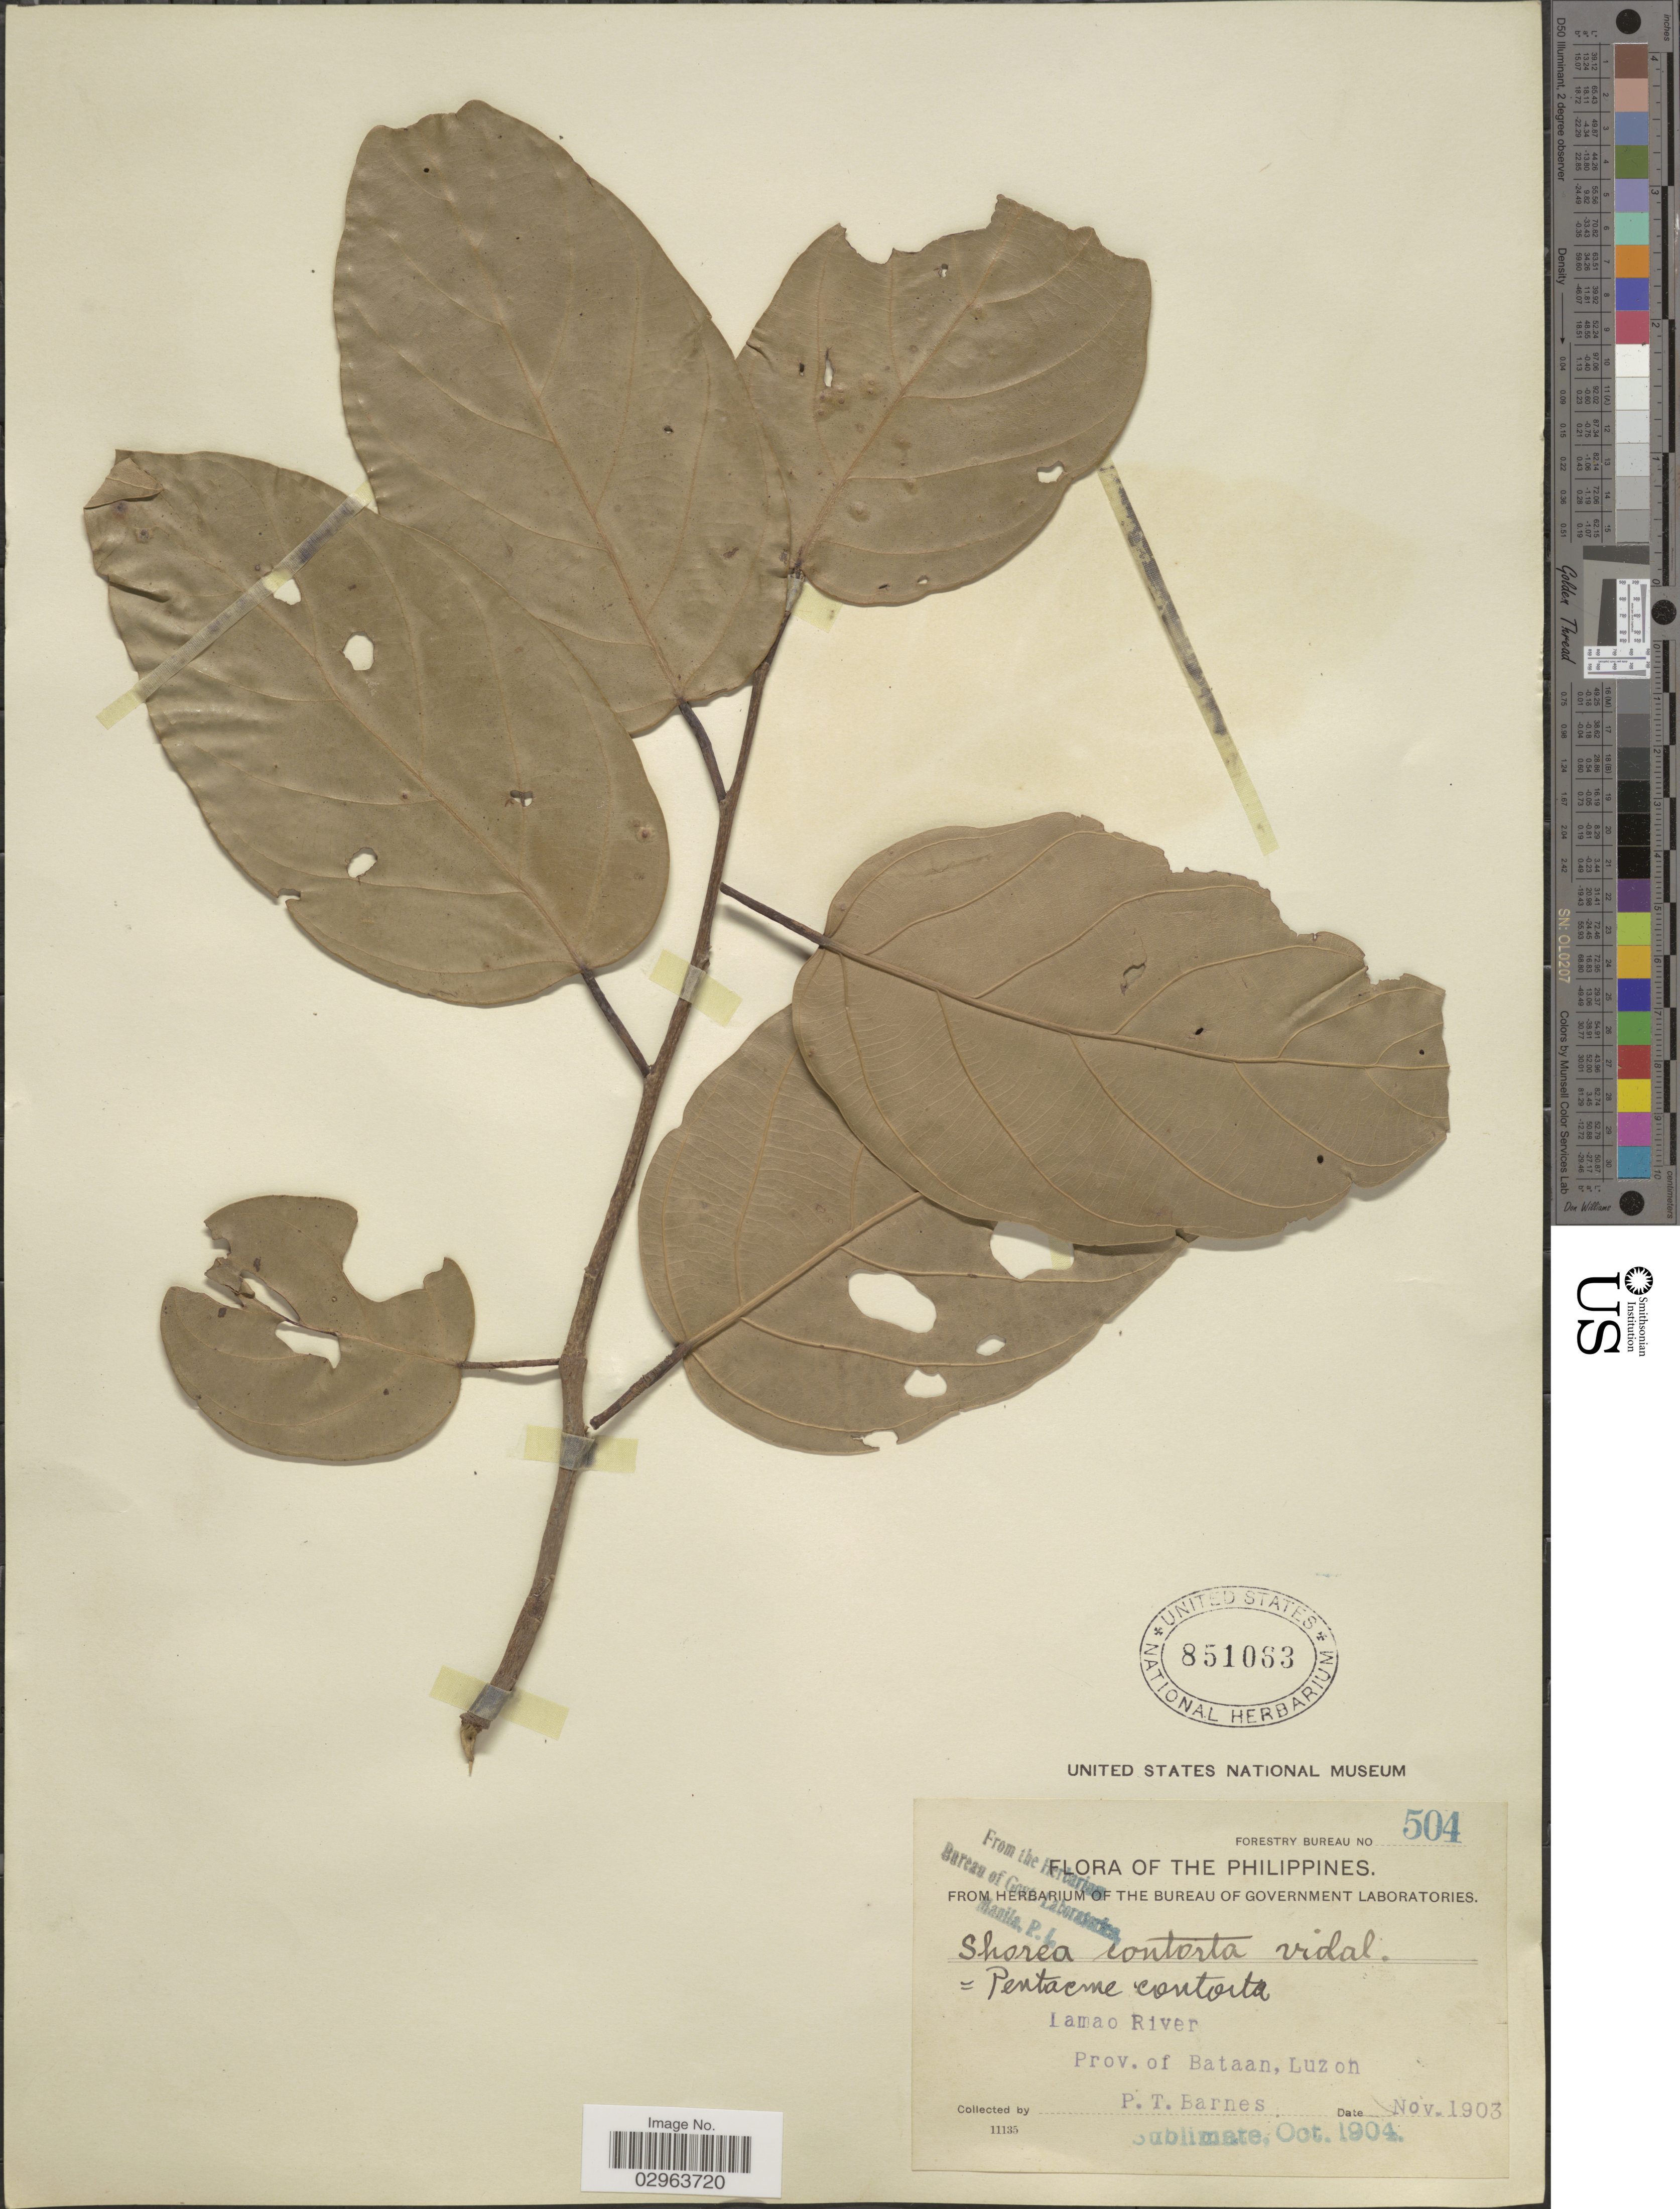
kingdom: Plantae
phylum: Tracheophyta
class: Magnoliopsida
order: Malvales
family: Dipterocarpaceae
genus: Pentacme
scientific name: Pentacme contorta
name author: (S. Vidal) Merr. & Rolfe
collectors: P. Barnes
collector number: Forestry Bureau 504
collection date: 1903-11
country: Philippines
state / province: Central Luzon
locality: Lamao River, Prov. of Bataan, Luzon.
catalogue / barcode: US 851063